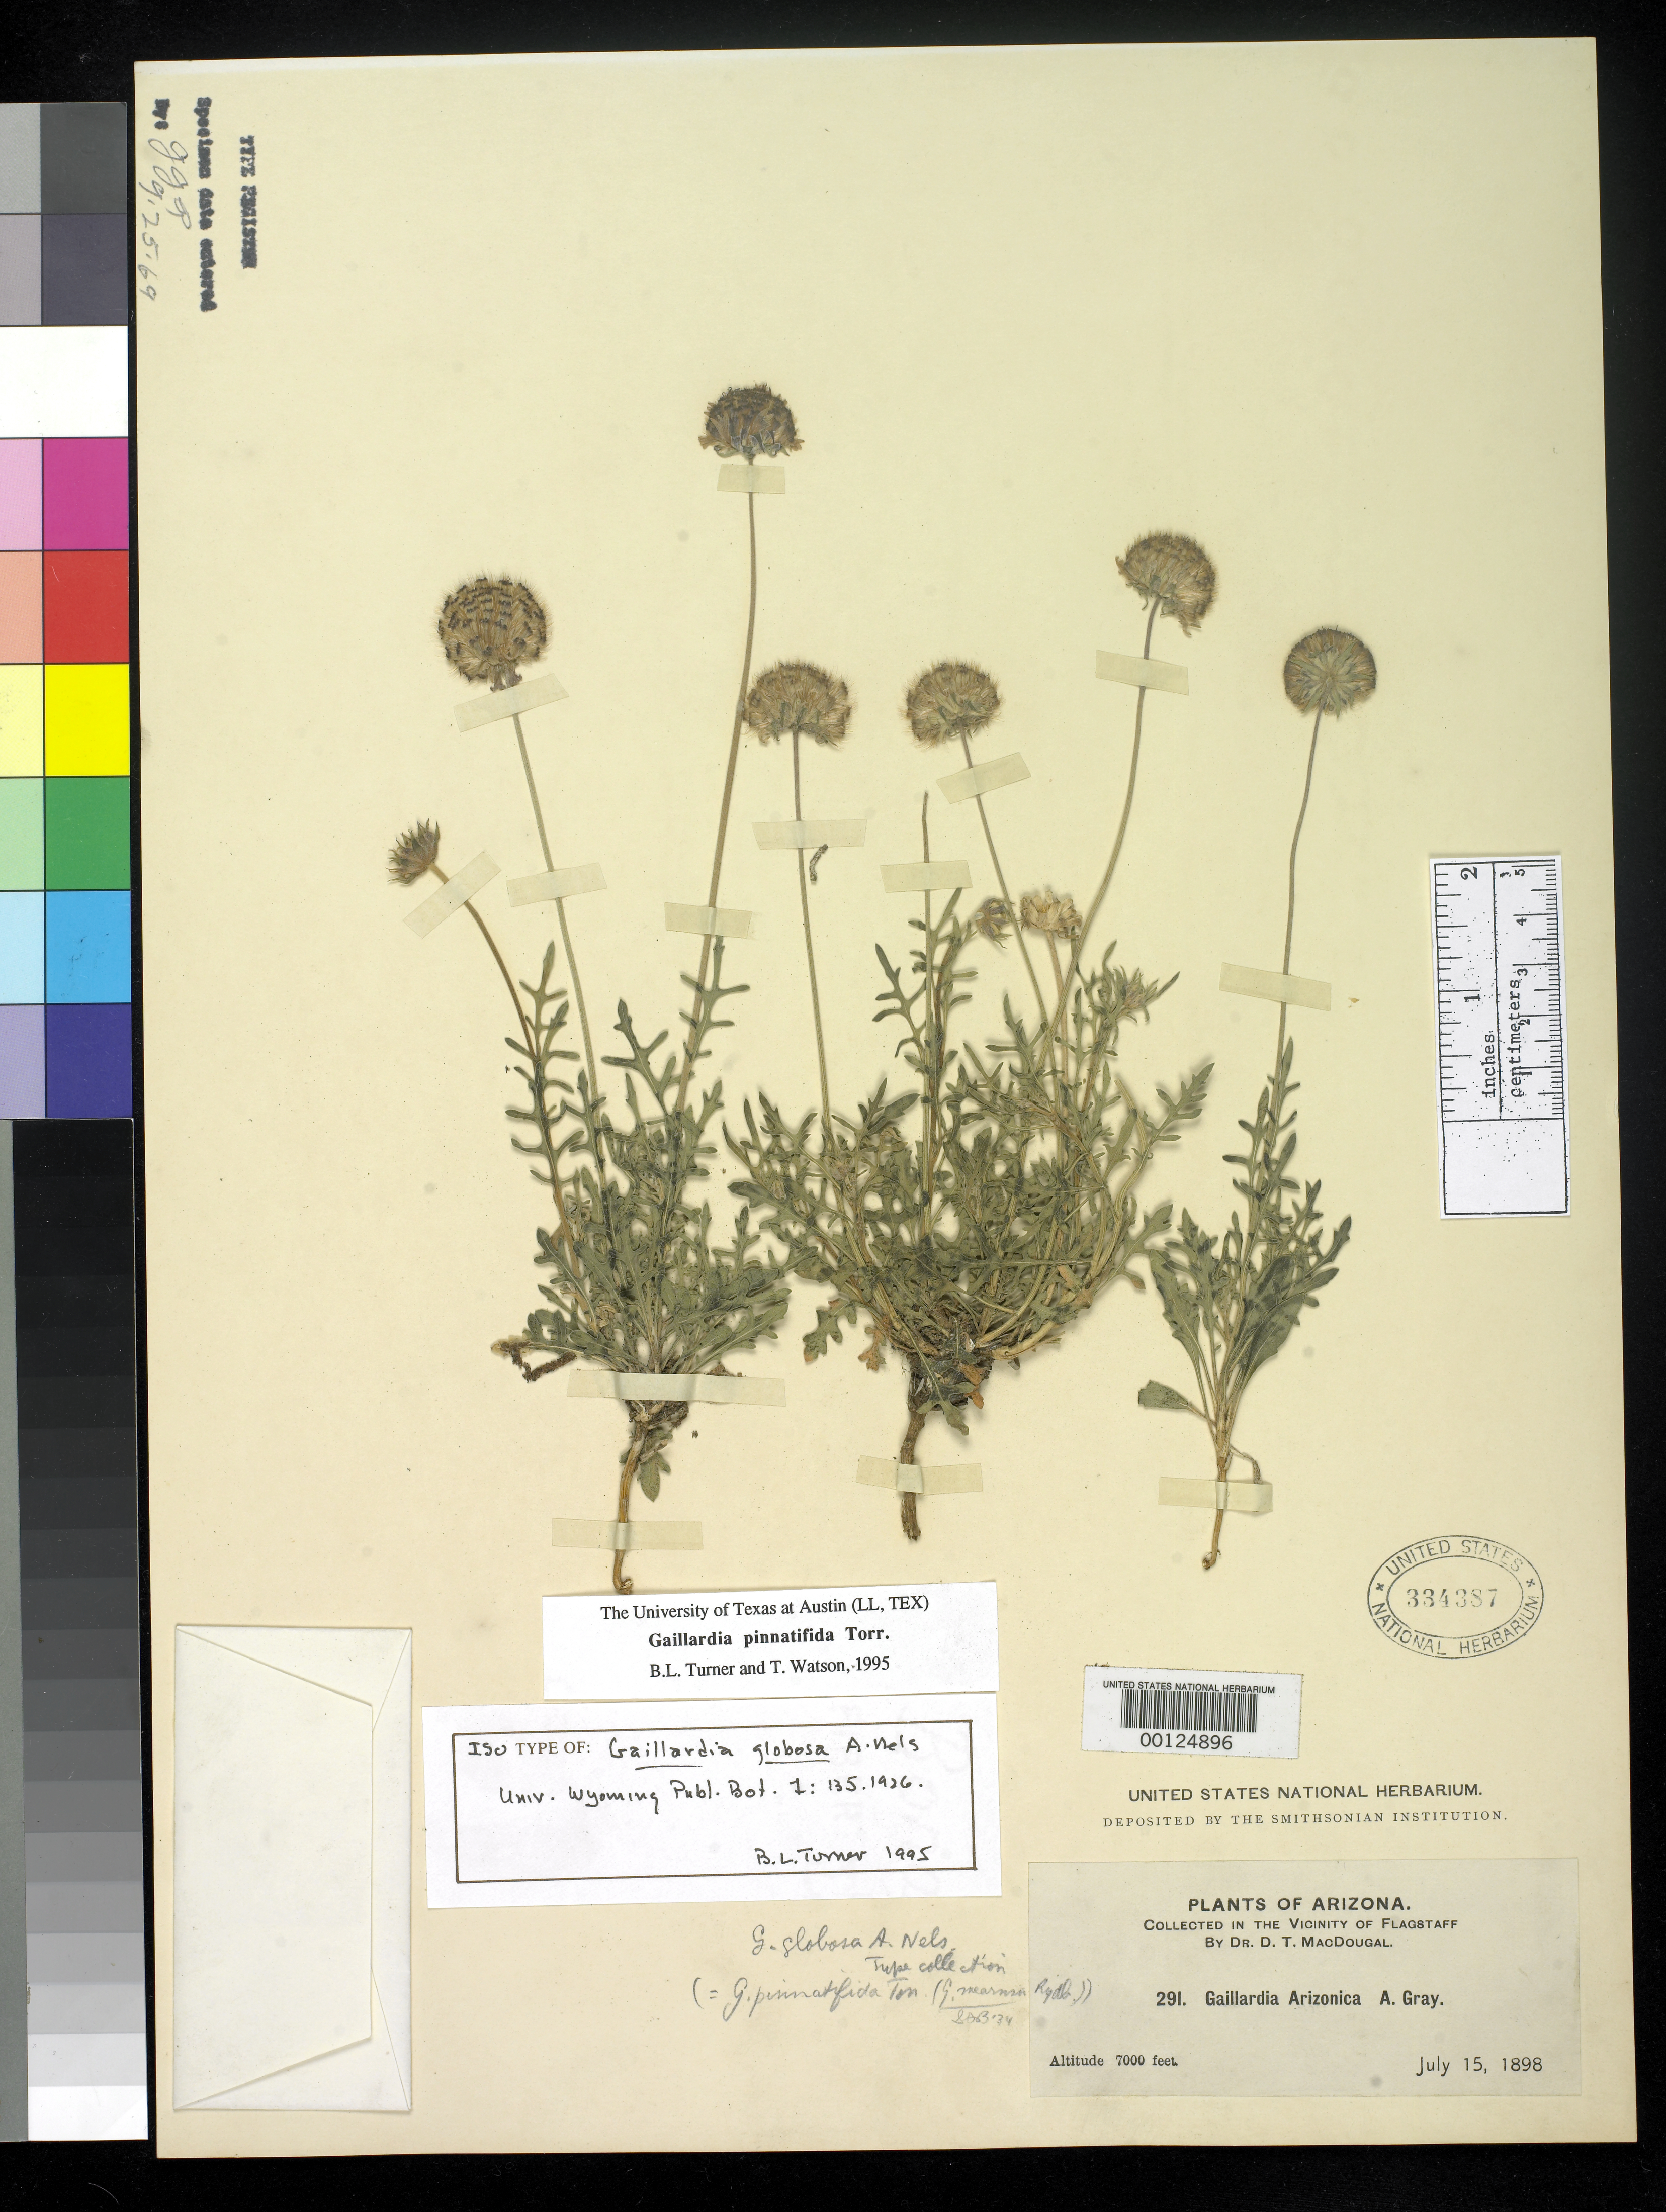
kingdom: Plantae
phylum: Tracheophyta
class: Magnoliopsida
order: Asterales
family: Asteraceae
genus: Gaillardia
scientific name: Gaillardia globosa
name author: A. Nelson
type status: Isotype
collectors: D. T. MacDougal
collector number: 291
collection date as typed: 15 Jul 1898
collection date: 1898-07-15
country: United States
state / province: Arizona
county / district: Coconino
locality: Flagstaff.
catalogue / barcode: US 334387